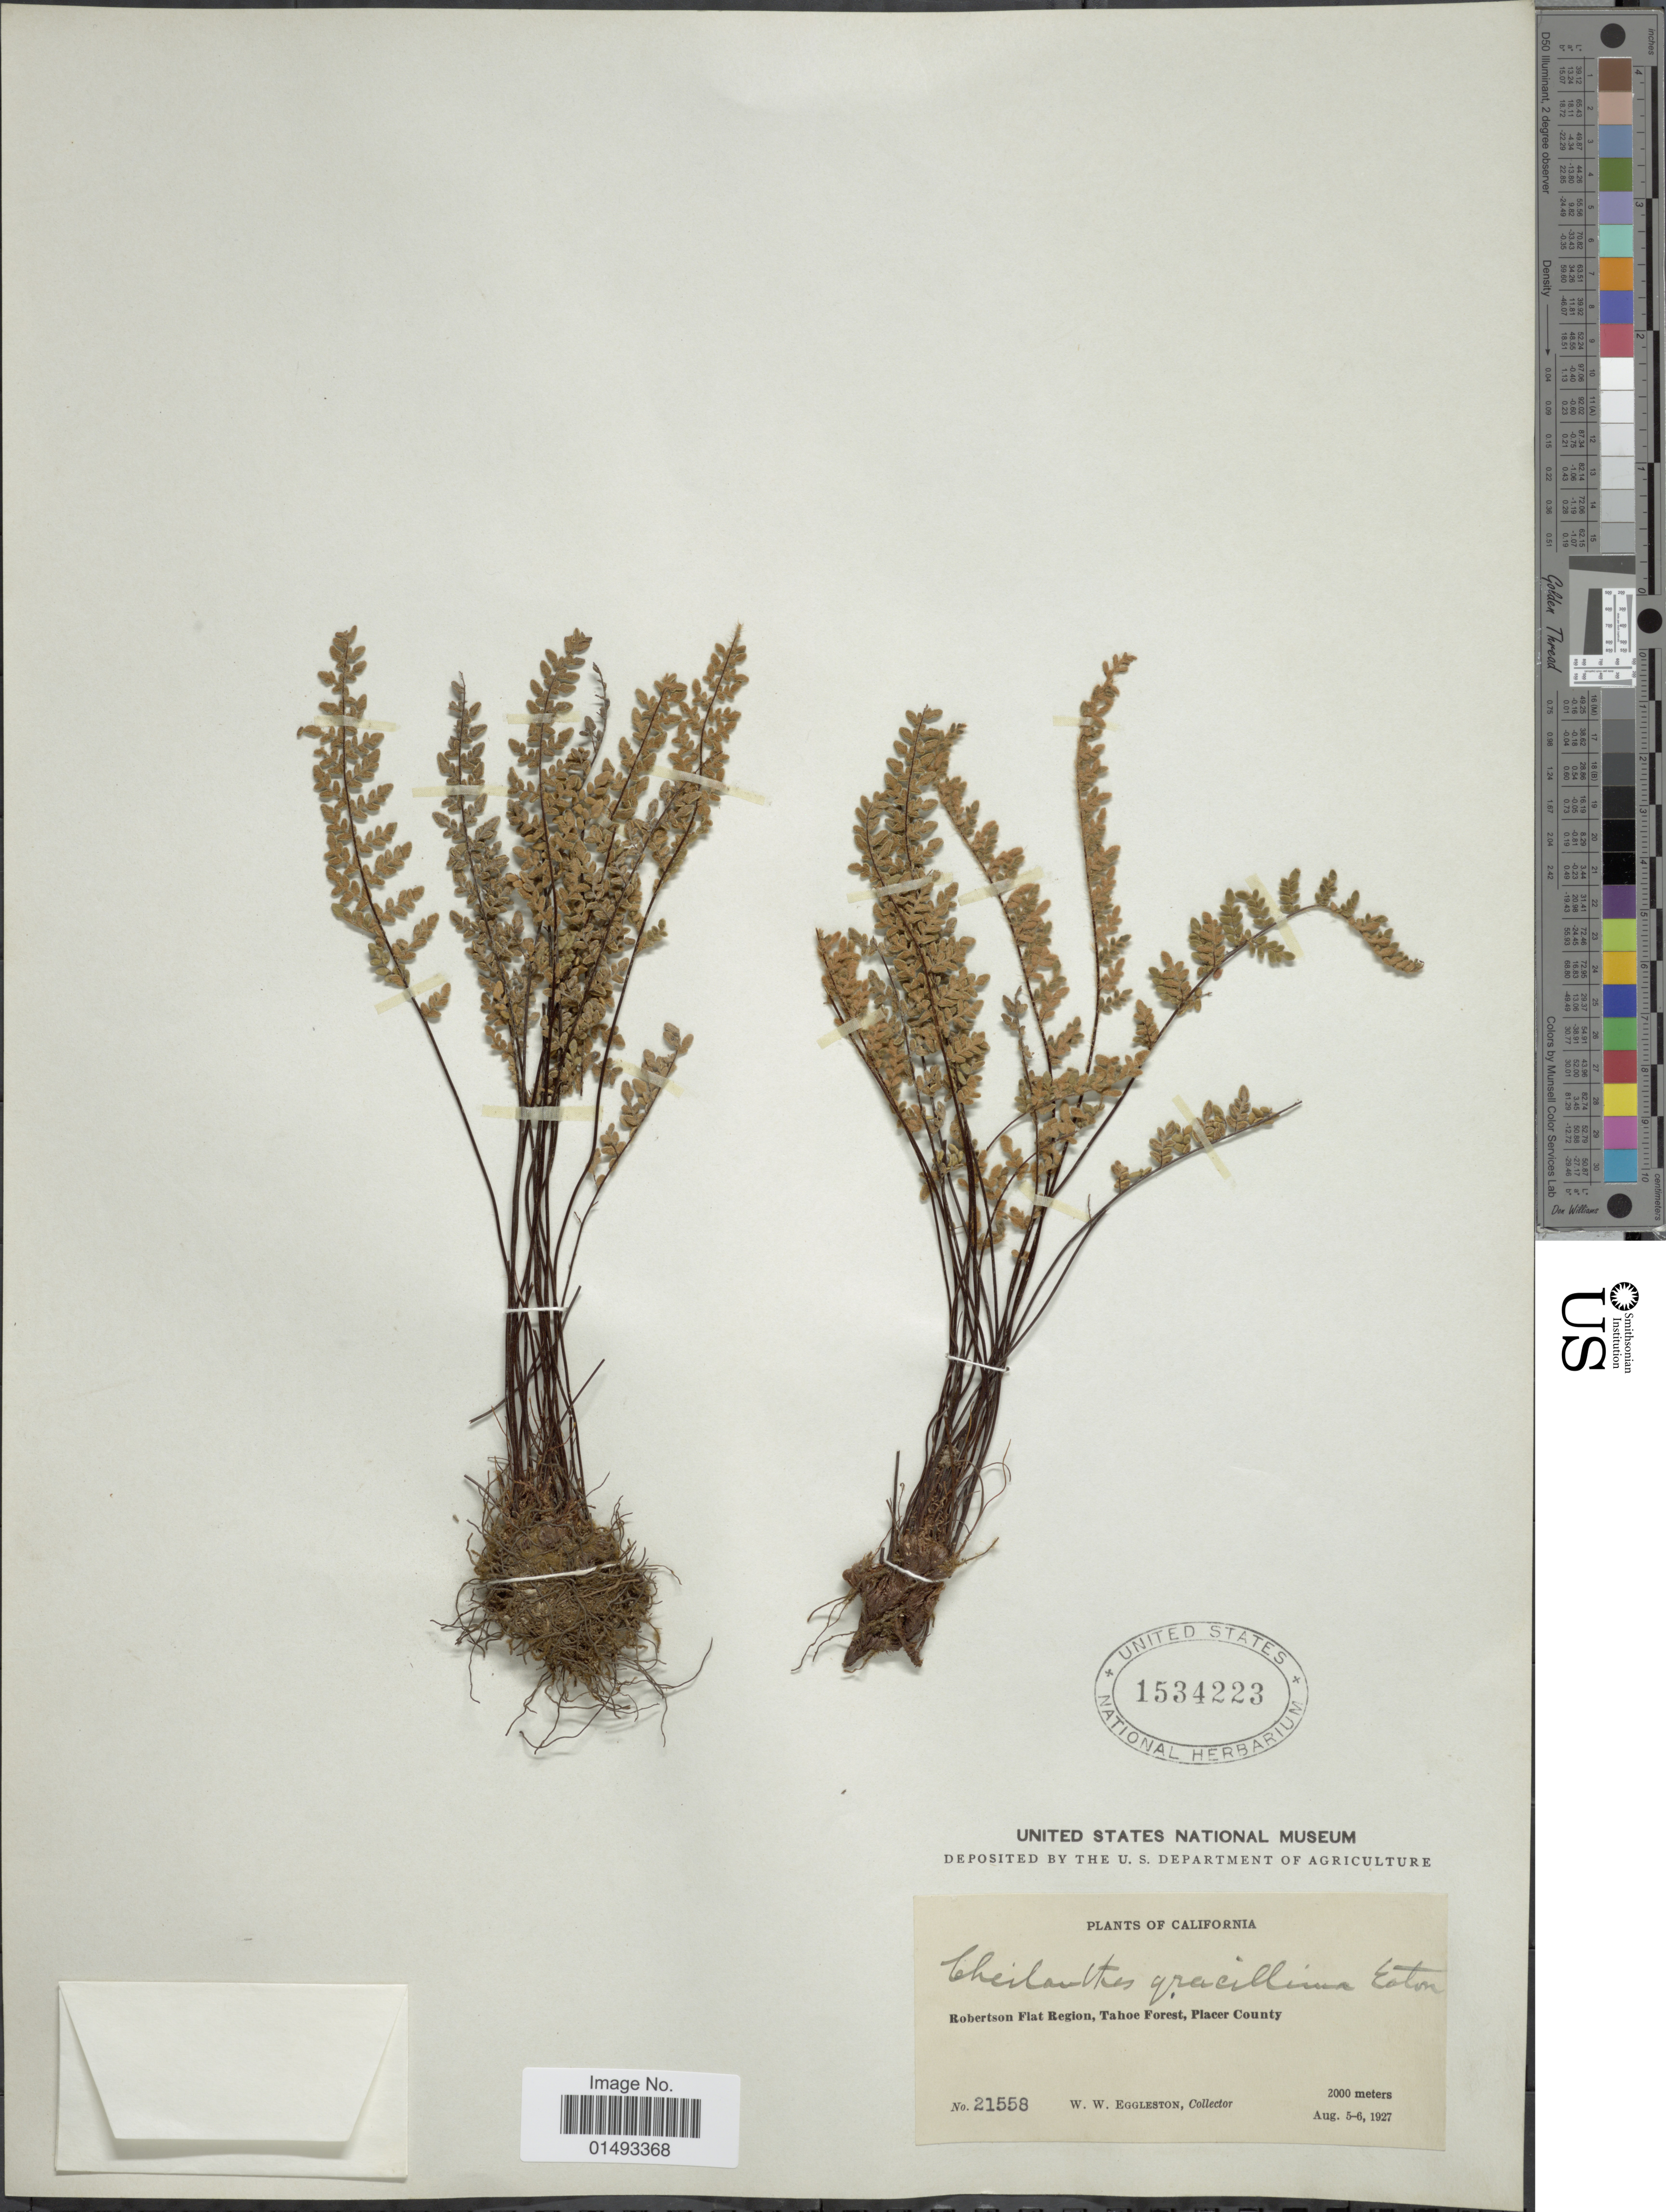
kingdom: Plantae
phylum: Tracheophyta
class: Polypodiopsida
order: Polypodiales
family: Pteridaceae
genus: Myriopteris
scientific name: Myriopteris gracillima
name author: (D.C. Eaton) J. Sm.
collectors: W. W. Eggleston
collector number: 21558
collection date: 1927-08-05/1927-08-06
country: United States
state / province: California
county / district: Placer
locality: Robertson Flat Region, Tahoe Forest, Placer County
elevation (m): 2000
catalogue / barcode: US 1534223